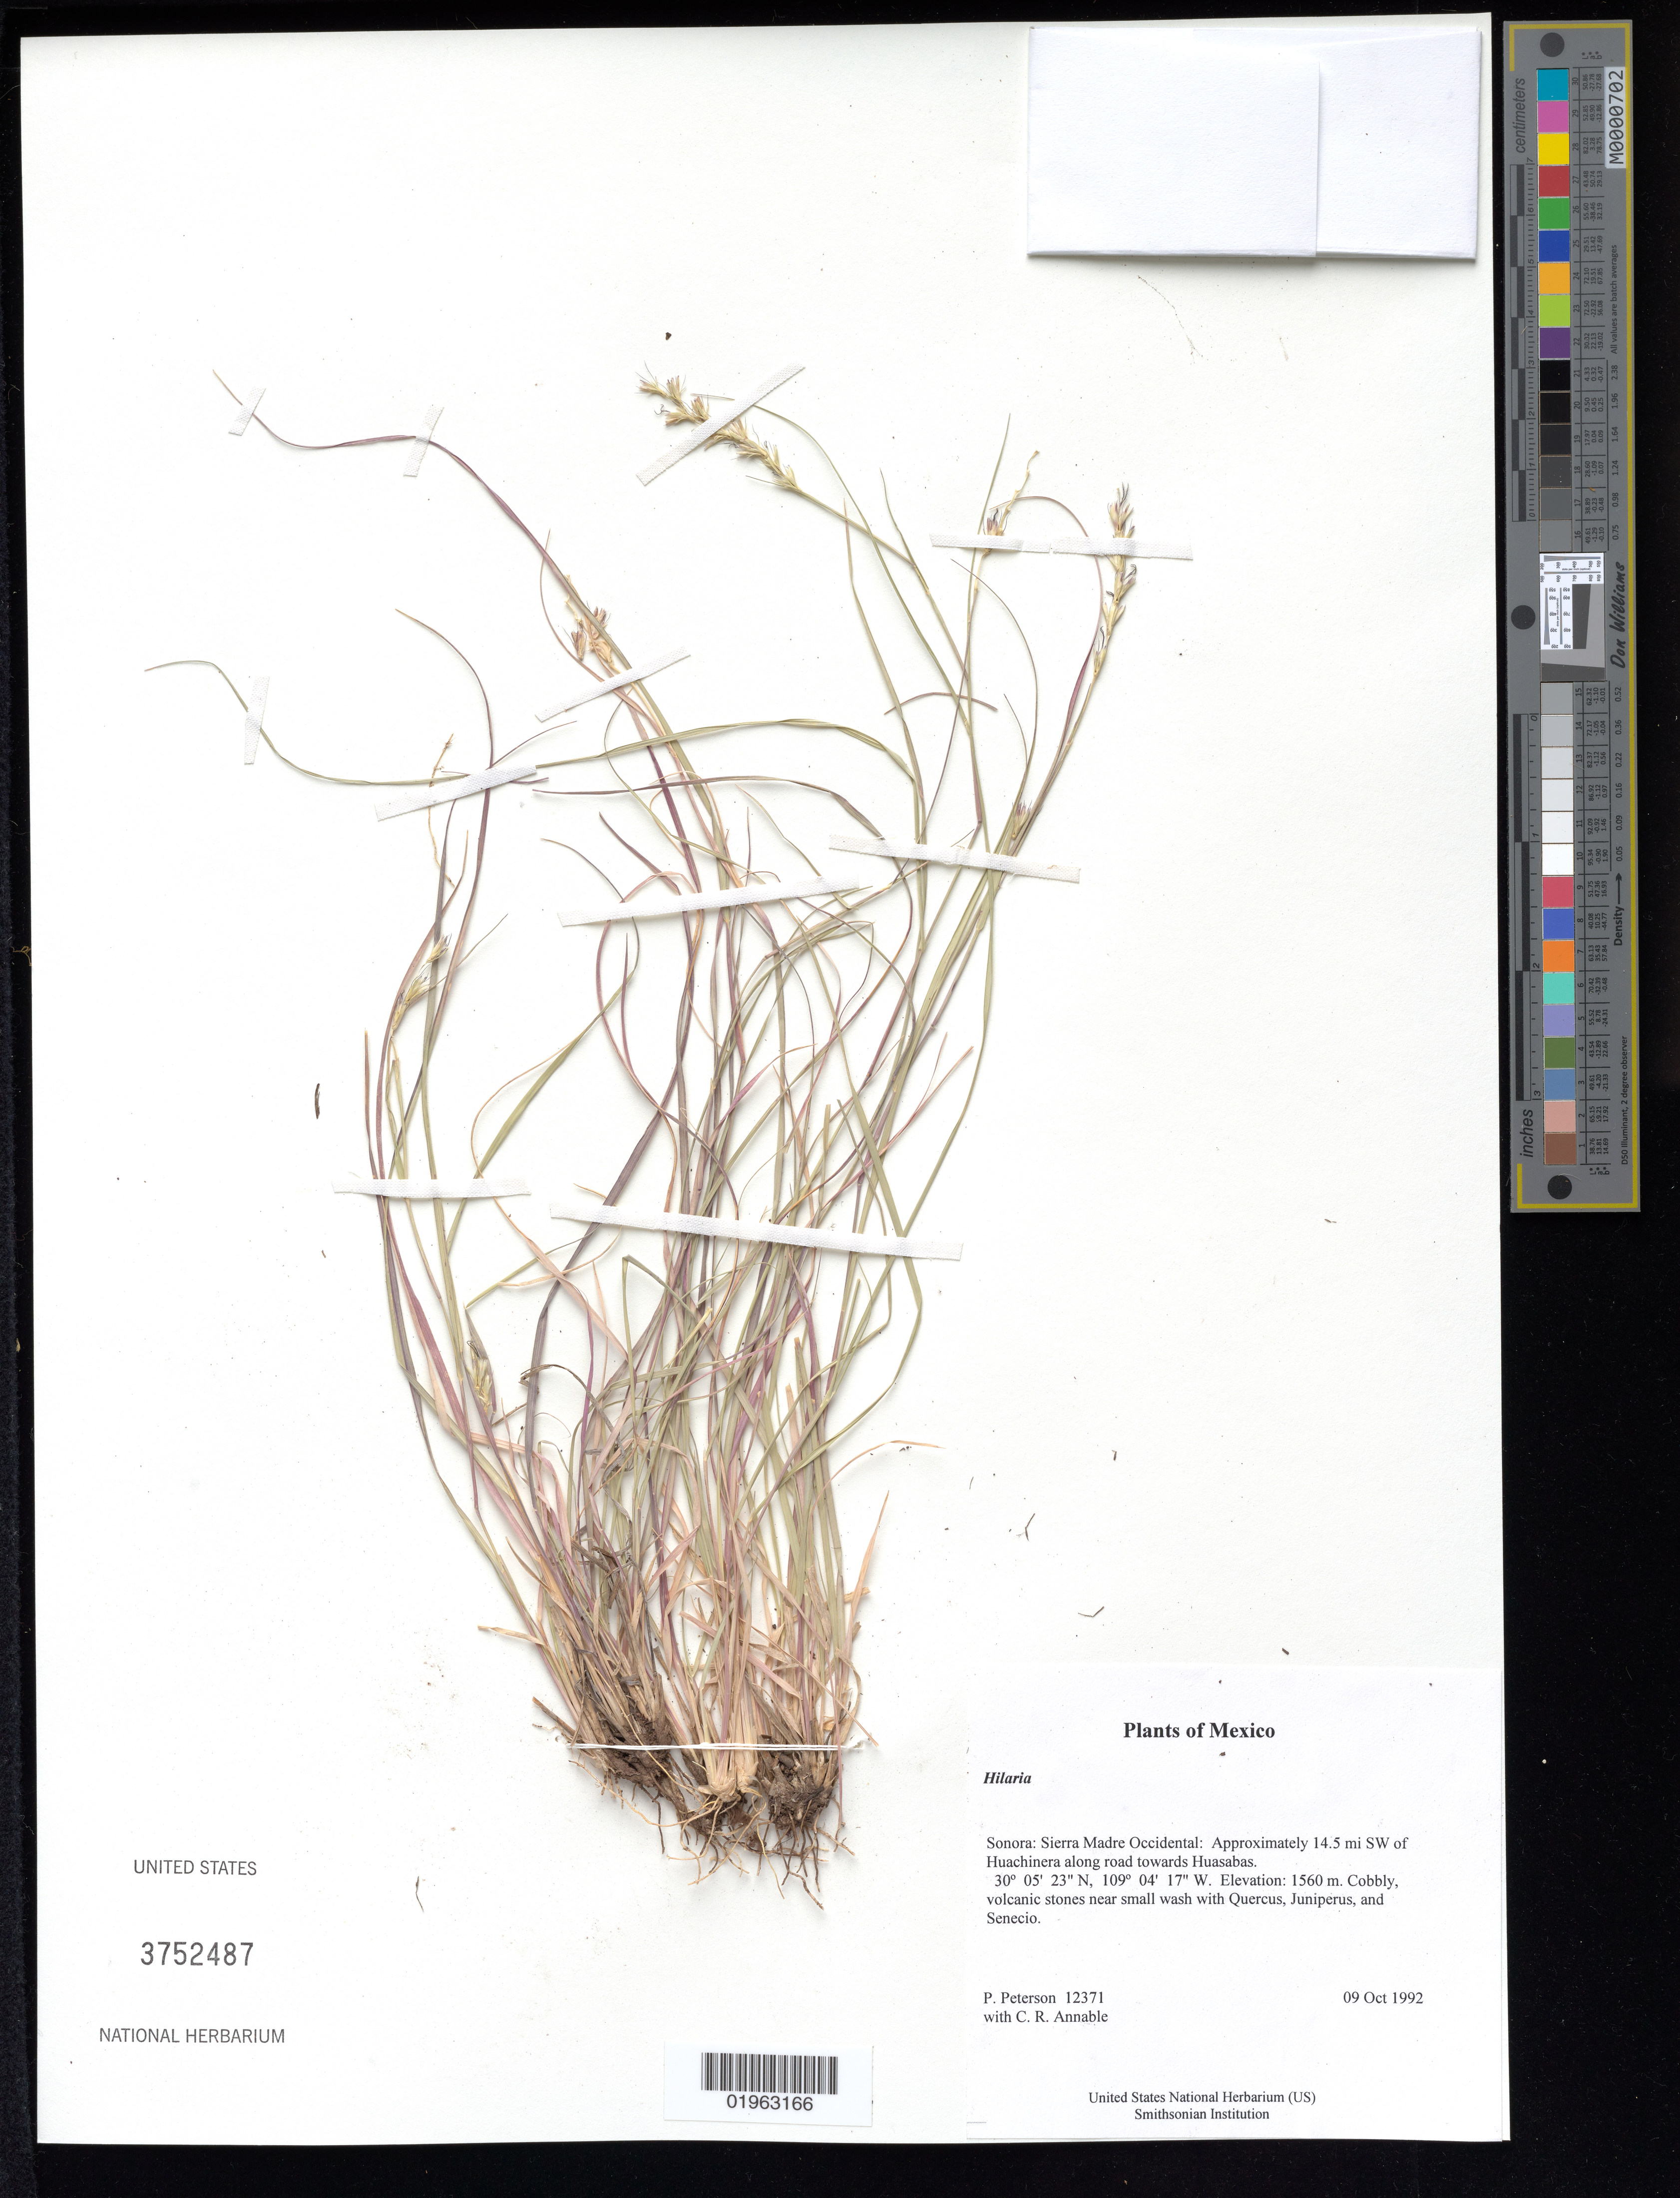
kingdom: Plantae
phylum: Tracheophyta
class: Liliopsida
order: Poales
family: Poaceae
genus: Hilaria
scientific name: Hilaria sp.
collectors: P. M. Peterson & C. R. Annable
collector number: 12371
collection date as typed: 09 Oct 1992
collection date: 1992-10-09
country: Mexico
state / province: Sonora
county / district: Sierra Madre Occidental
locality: Approximately 14.5 mi SW of Huachinera along road towards Huasabas.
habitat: Cobbly, volcanic stones near small wash with Quercus, Juniperus, and Senecio.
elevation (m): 1560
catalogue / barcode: US 3752487